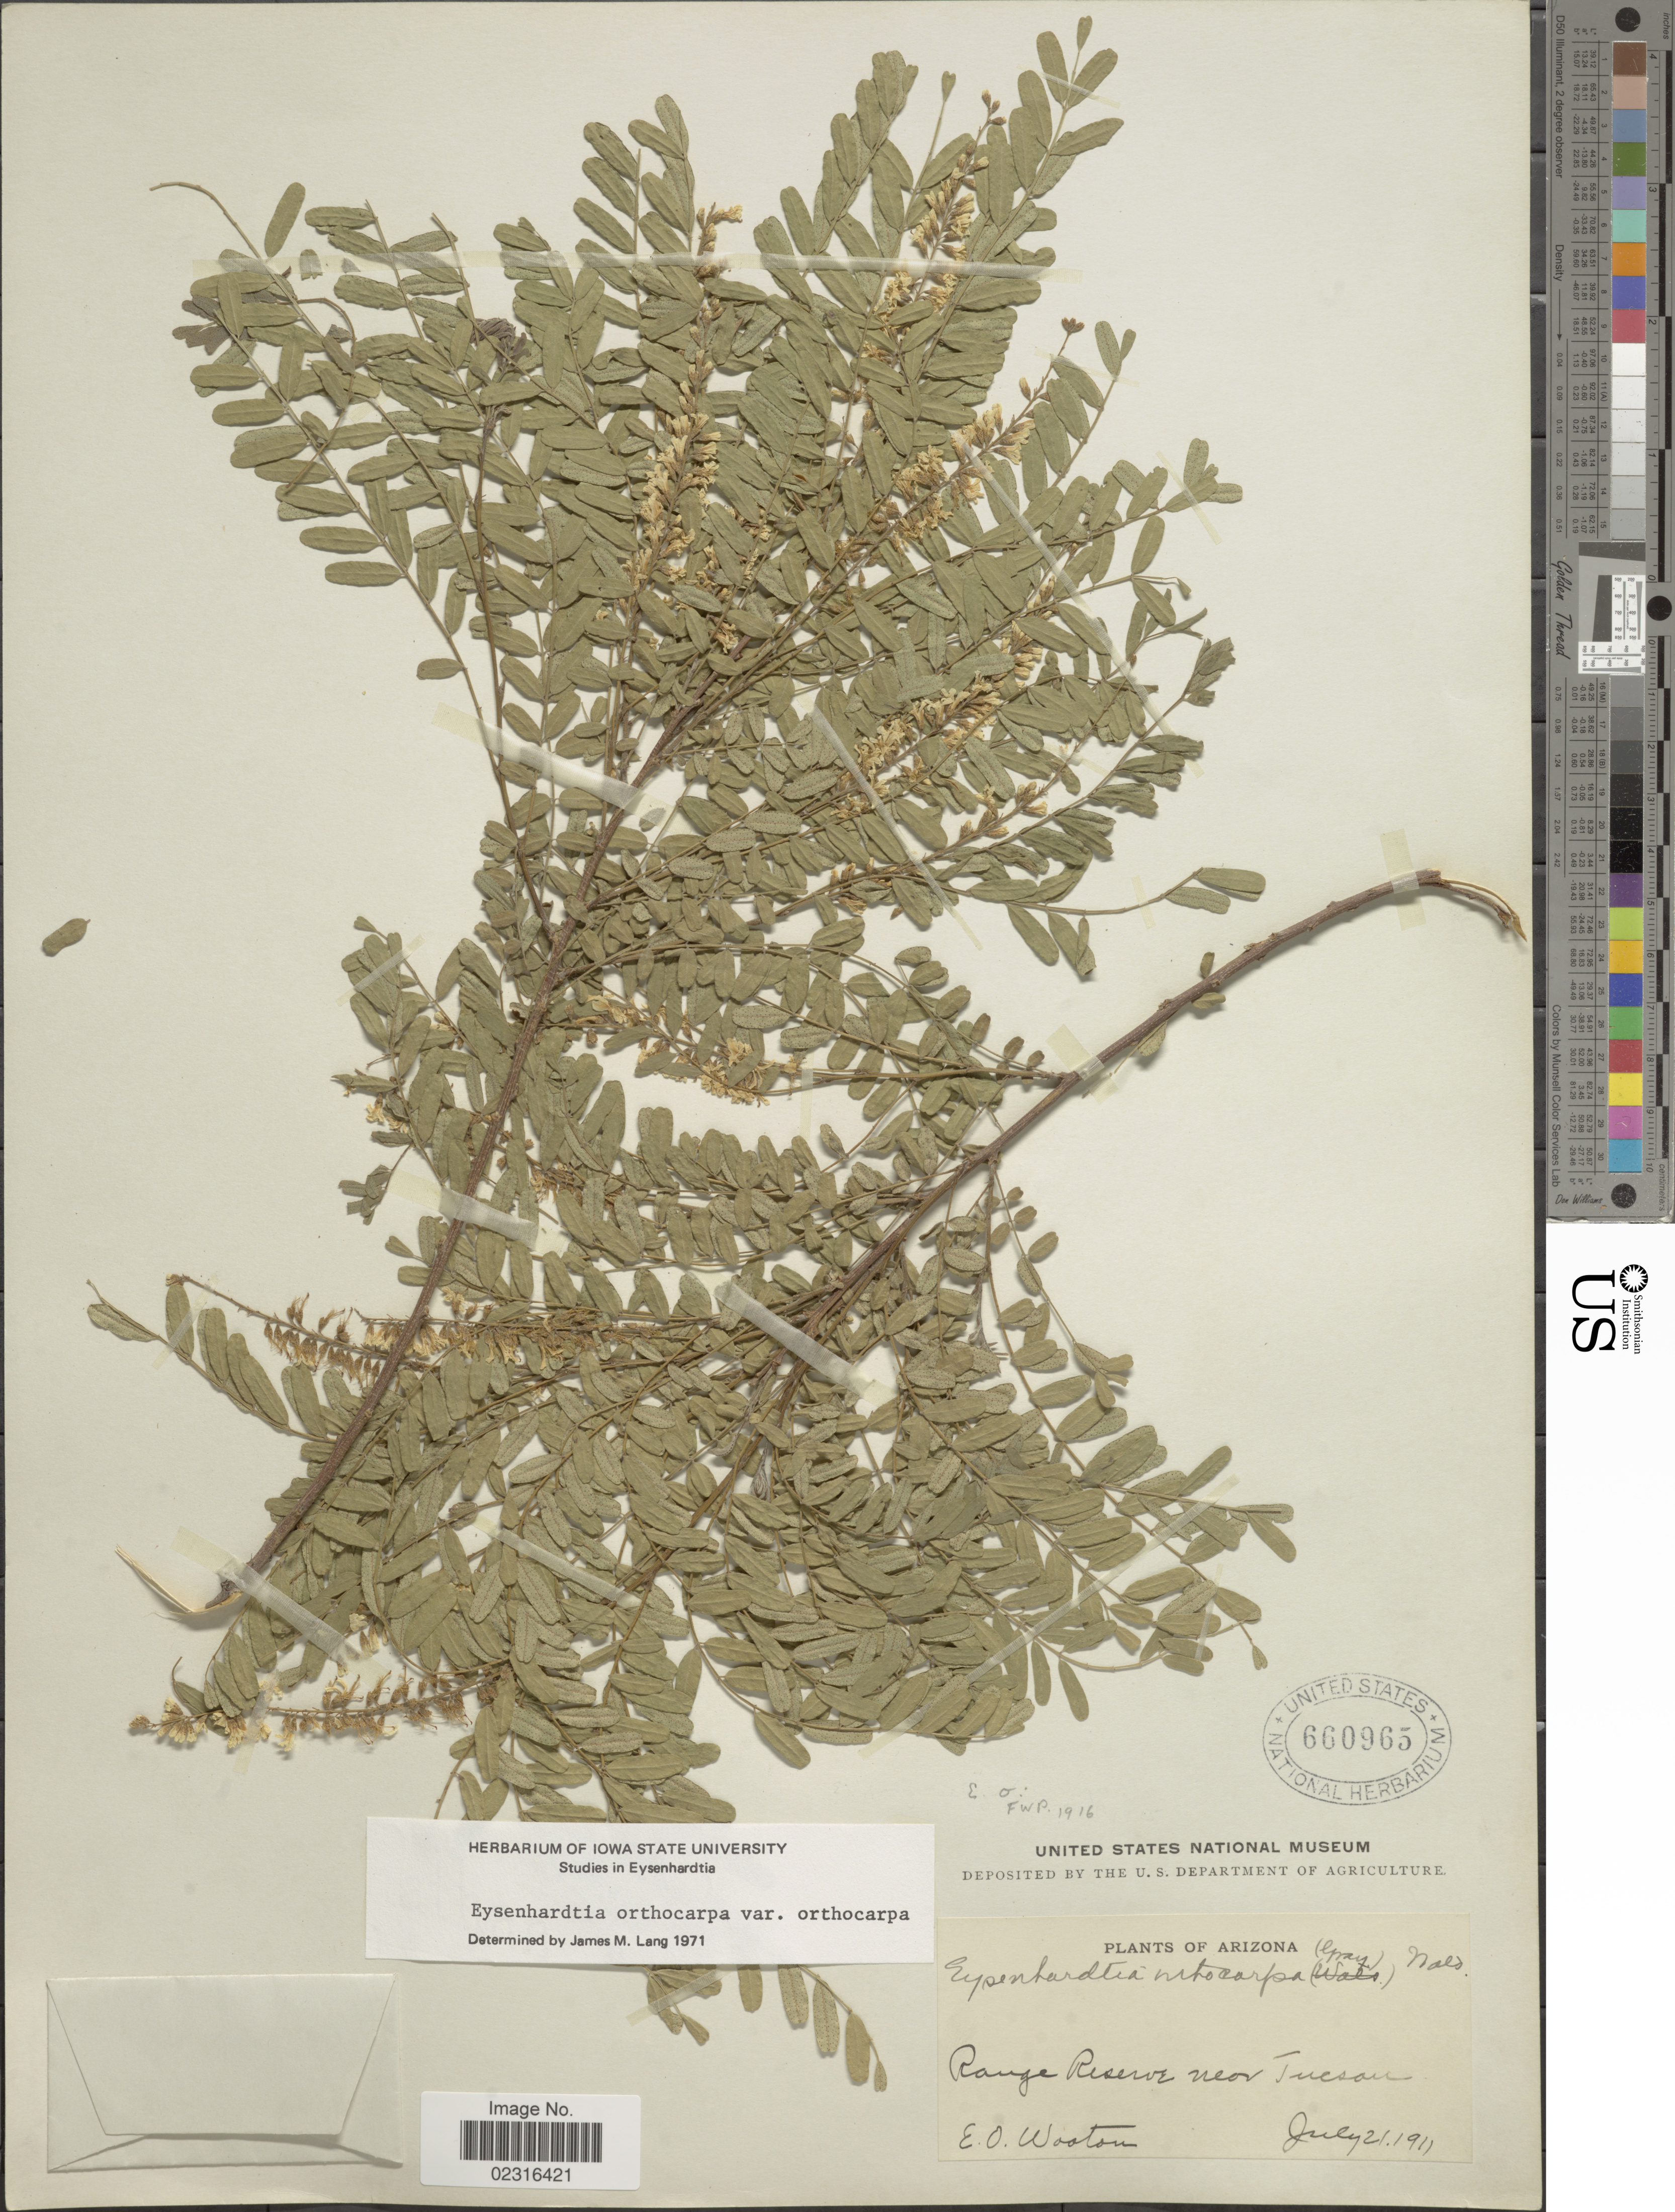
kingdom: Plantae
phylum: Tracheophyta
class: Magnoliopsida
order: Fabales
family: Fabaceae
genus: Eysenhardtia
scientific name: Eysenhardtia orthocarpa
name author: (A. Gray) S. Watson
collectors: E. O. Wooton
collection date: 1911-07-21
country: United States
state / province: Arizona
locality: Range Reserve near Tucson.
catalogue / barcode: US 660965